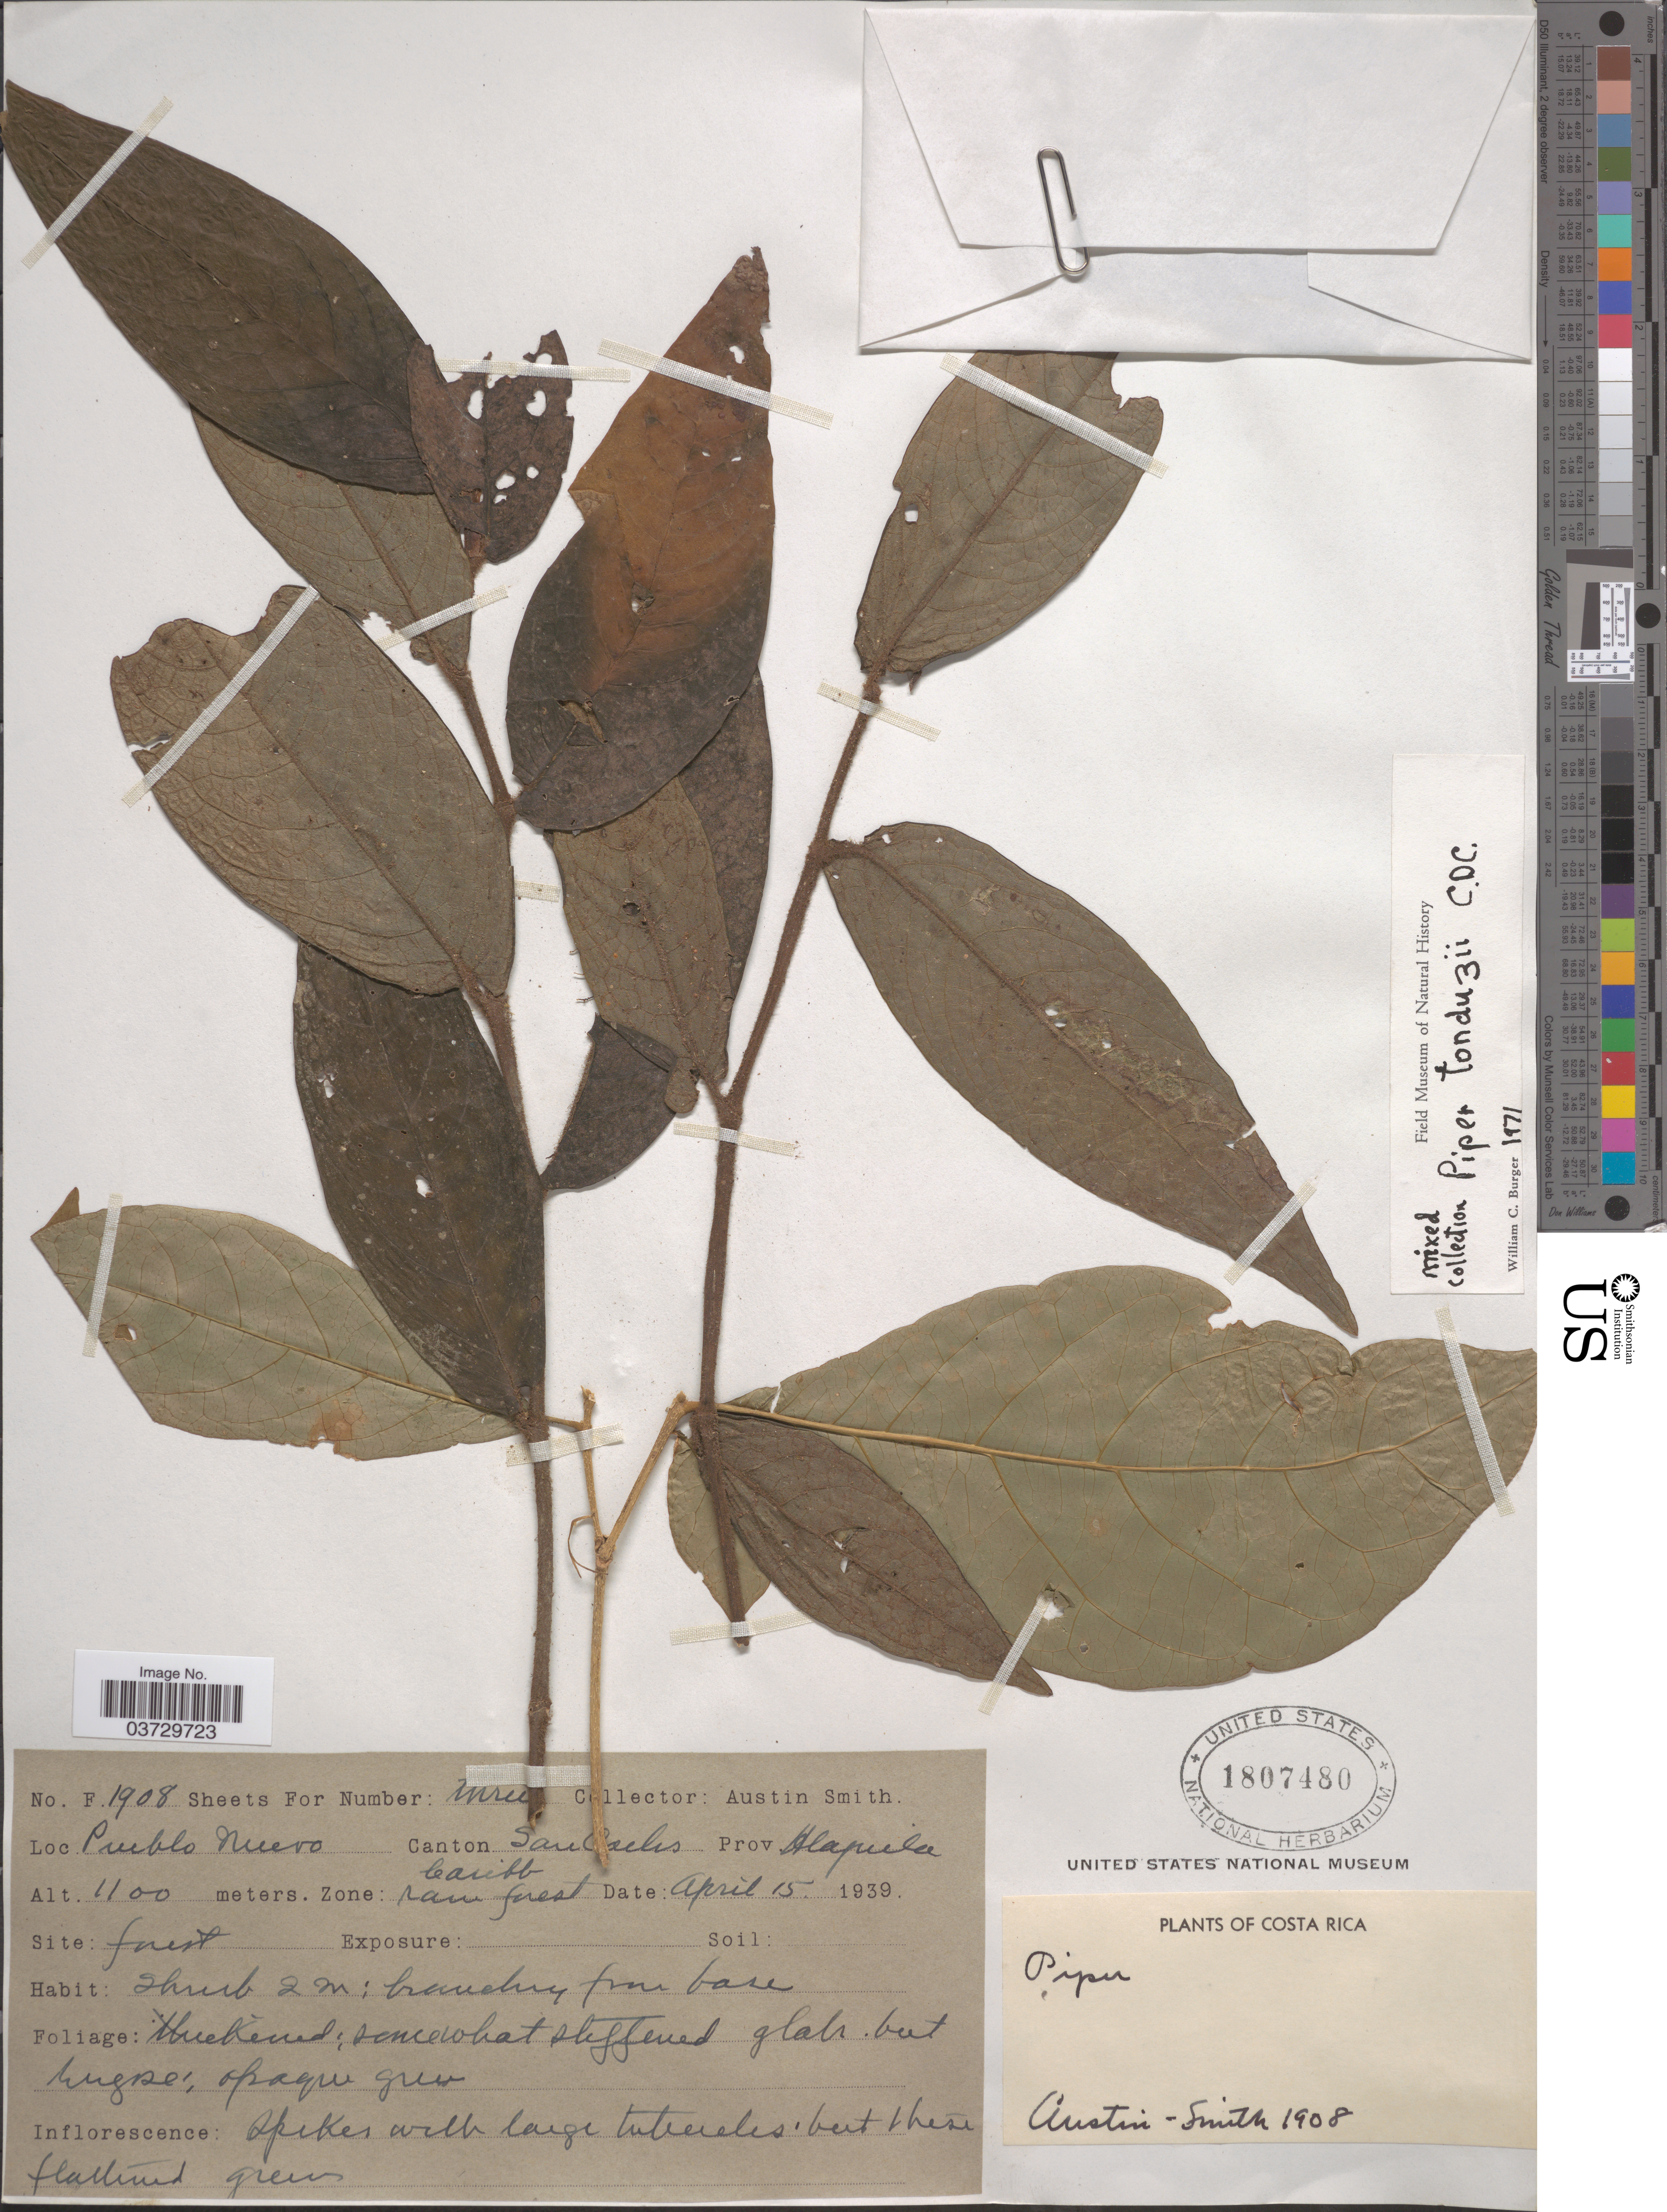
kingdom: Plantae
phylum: Tracheophyta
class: Magnoliopsida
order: Piperales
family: Piperaceae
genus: Piper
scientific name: Piper tonduzii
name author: C. DC. in Pittier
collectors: Aust P. Smith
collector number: F1908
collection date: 1939-04-15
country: Costa Rica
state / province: Alajuela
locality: Pueblo Nuevo Canton San Carlos. Zone: Caribb forest.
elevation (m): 1100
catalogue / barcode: US 1807480